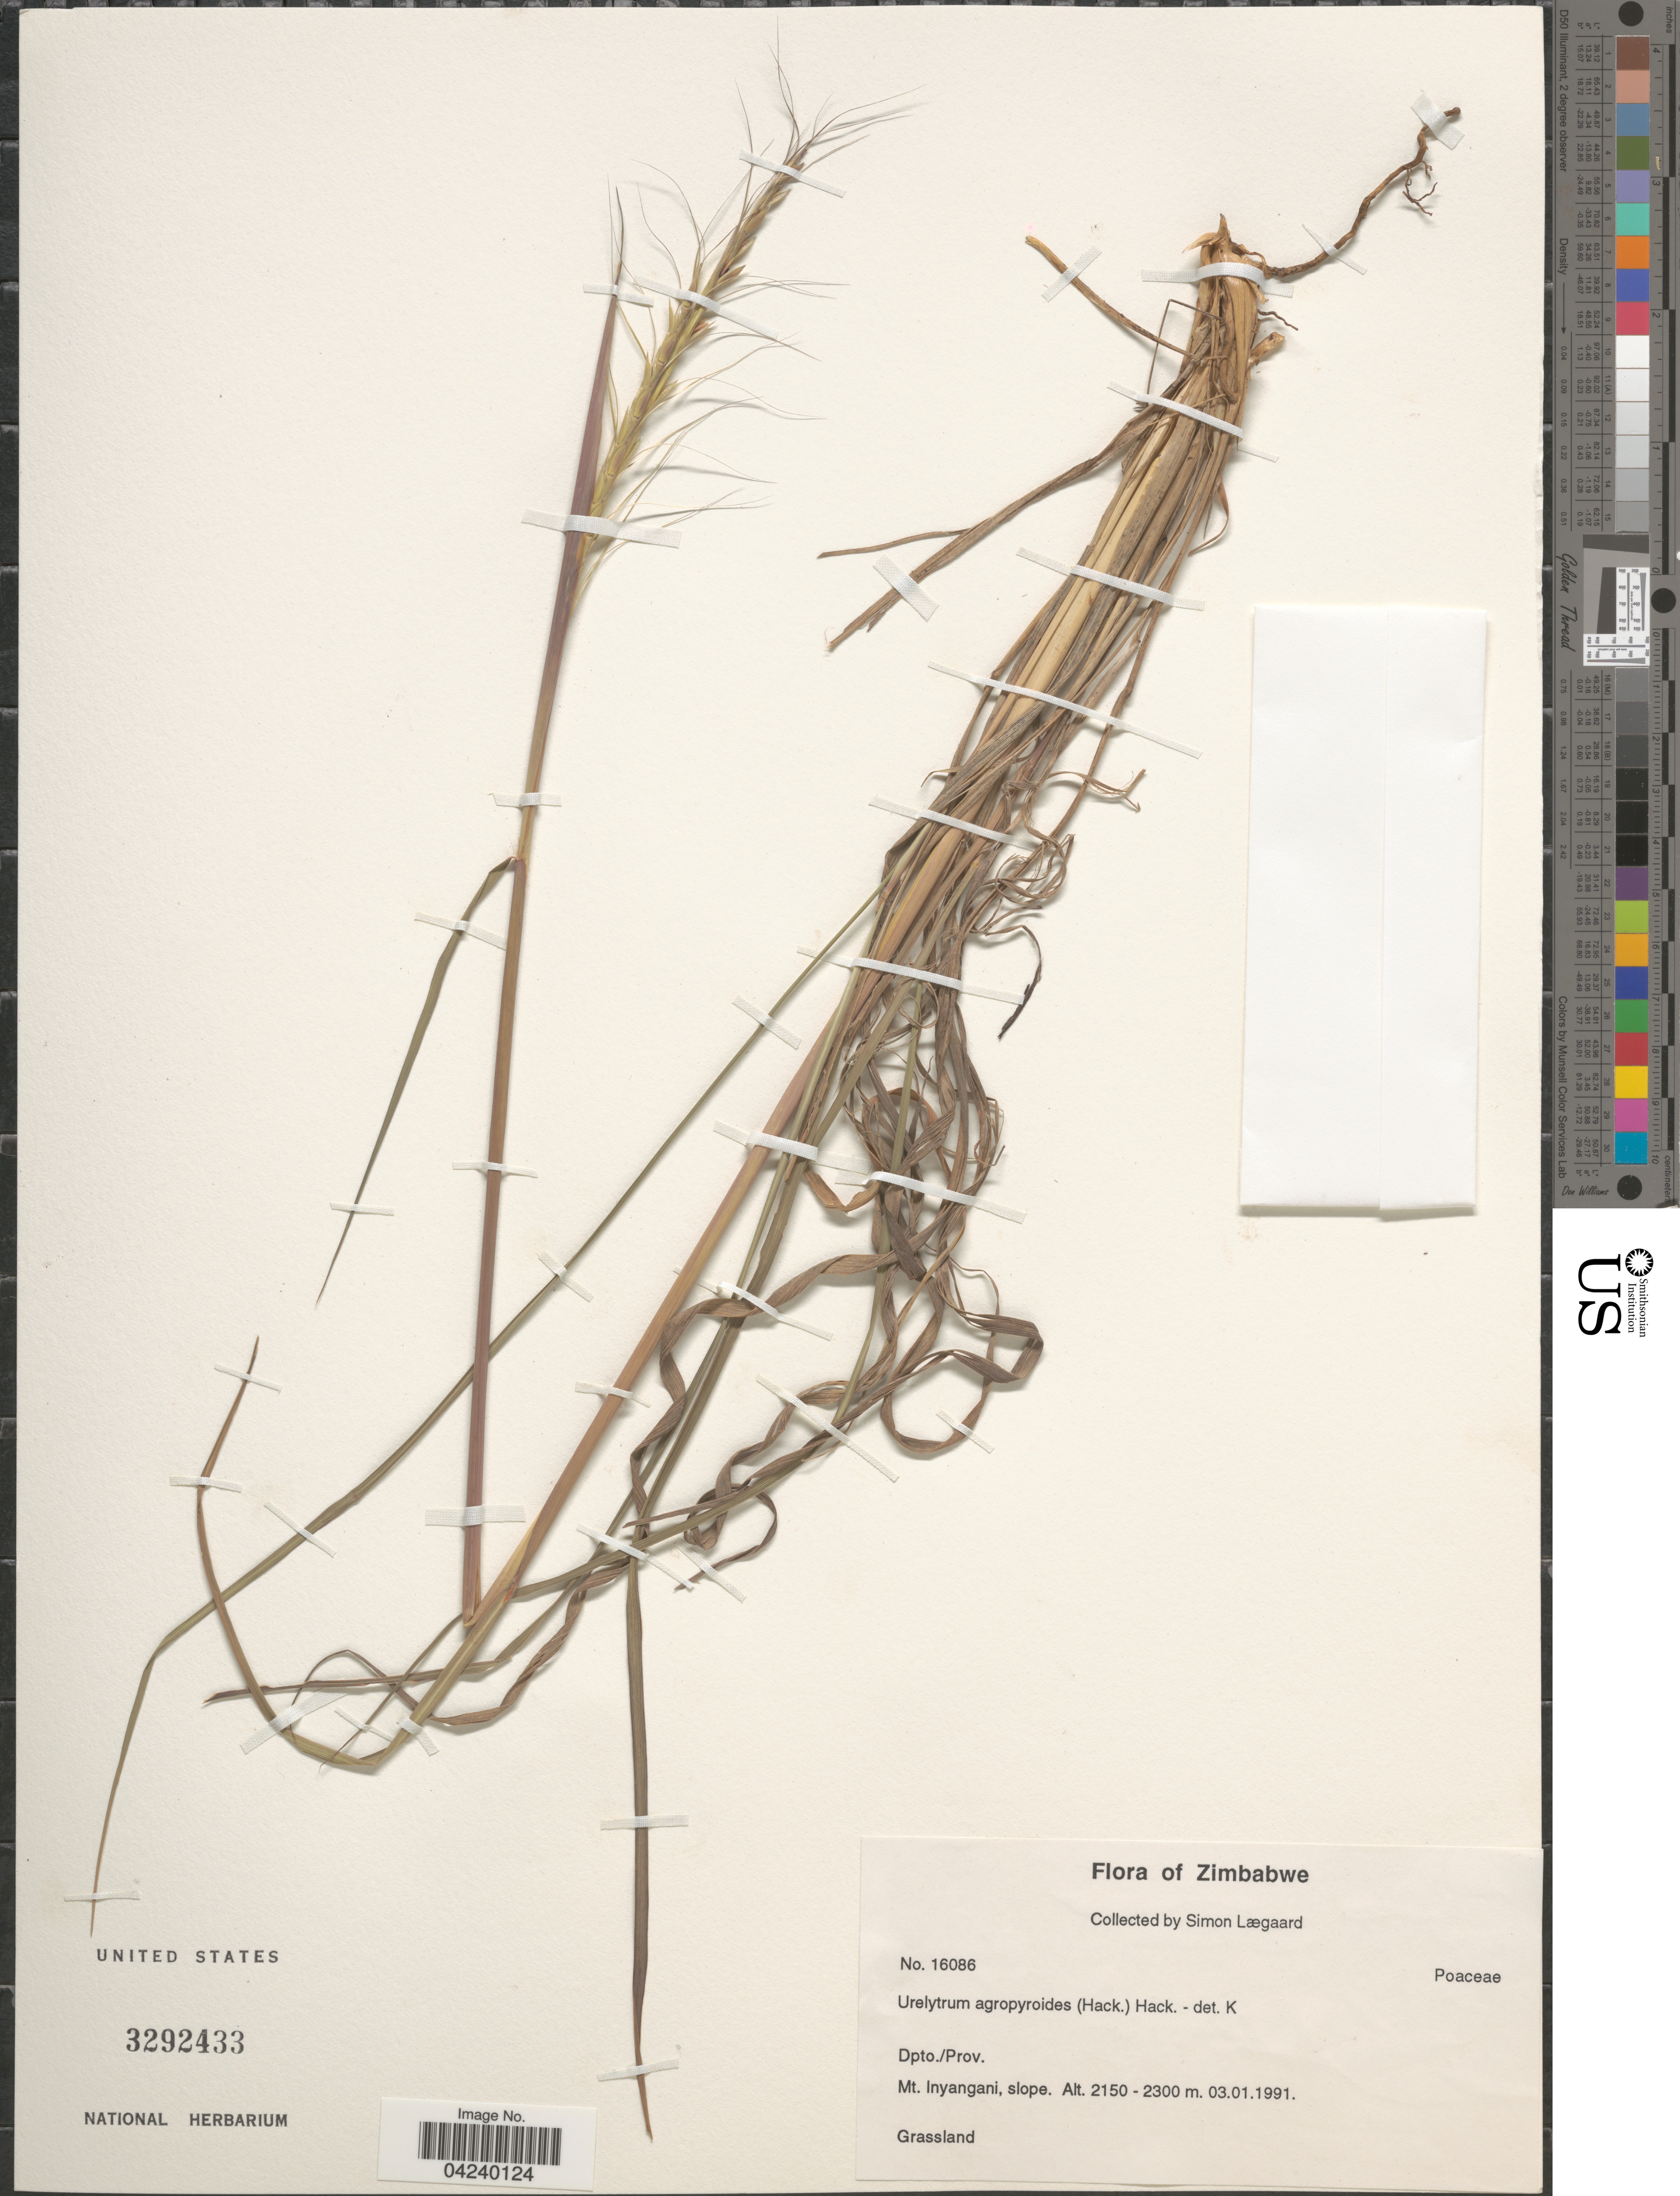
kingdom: Plantae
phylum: Tracheophyta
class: Liliopsida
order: Poales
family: Poaceae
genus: Urelytrum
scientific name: Urelytrum agropyroides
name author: (Hack.) Hack.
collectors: S. Lægaard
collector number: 16086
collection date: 1991-01-03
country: Zimbabwe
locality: Dpto./Prov. Mt. Inyangani, slope.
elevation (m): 2150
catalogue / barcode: US 3292433